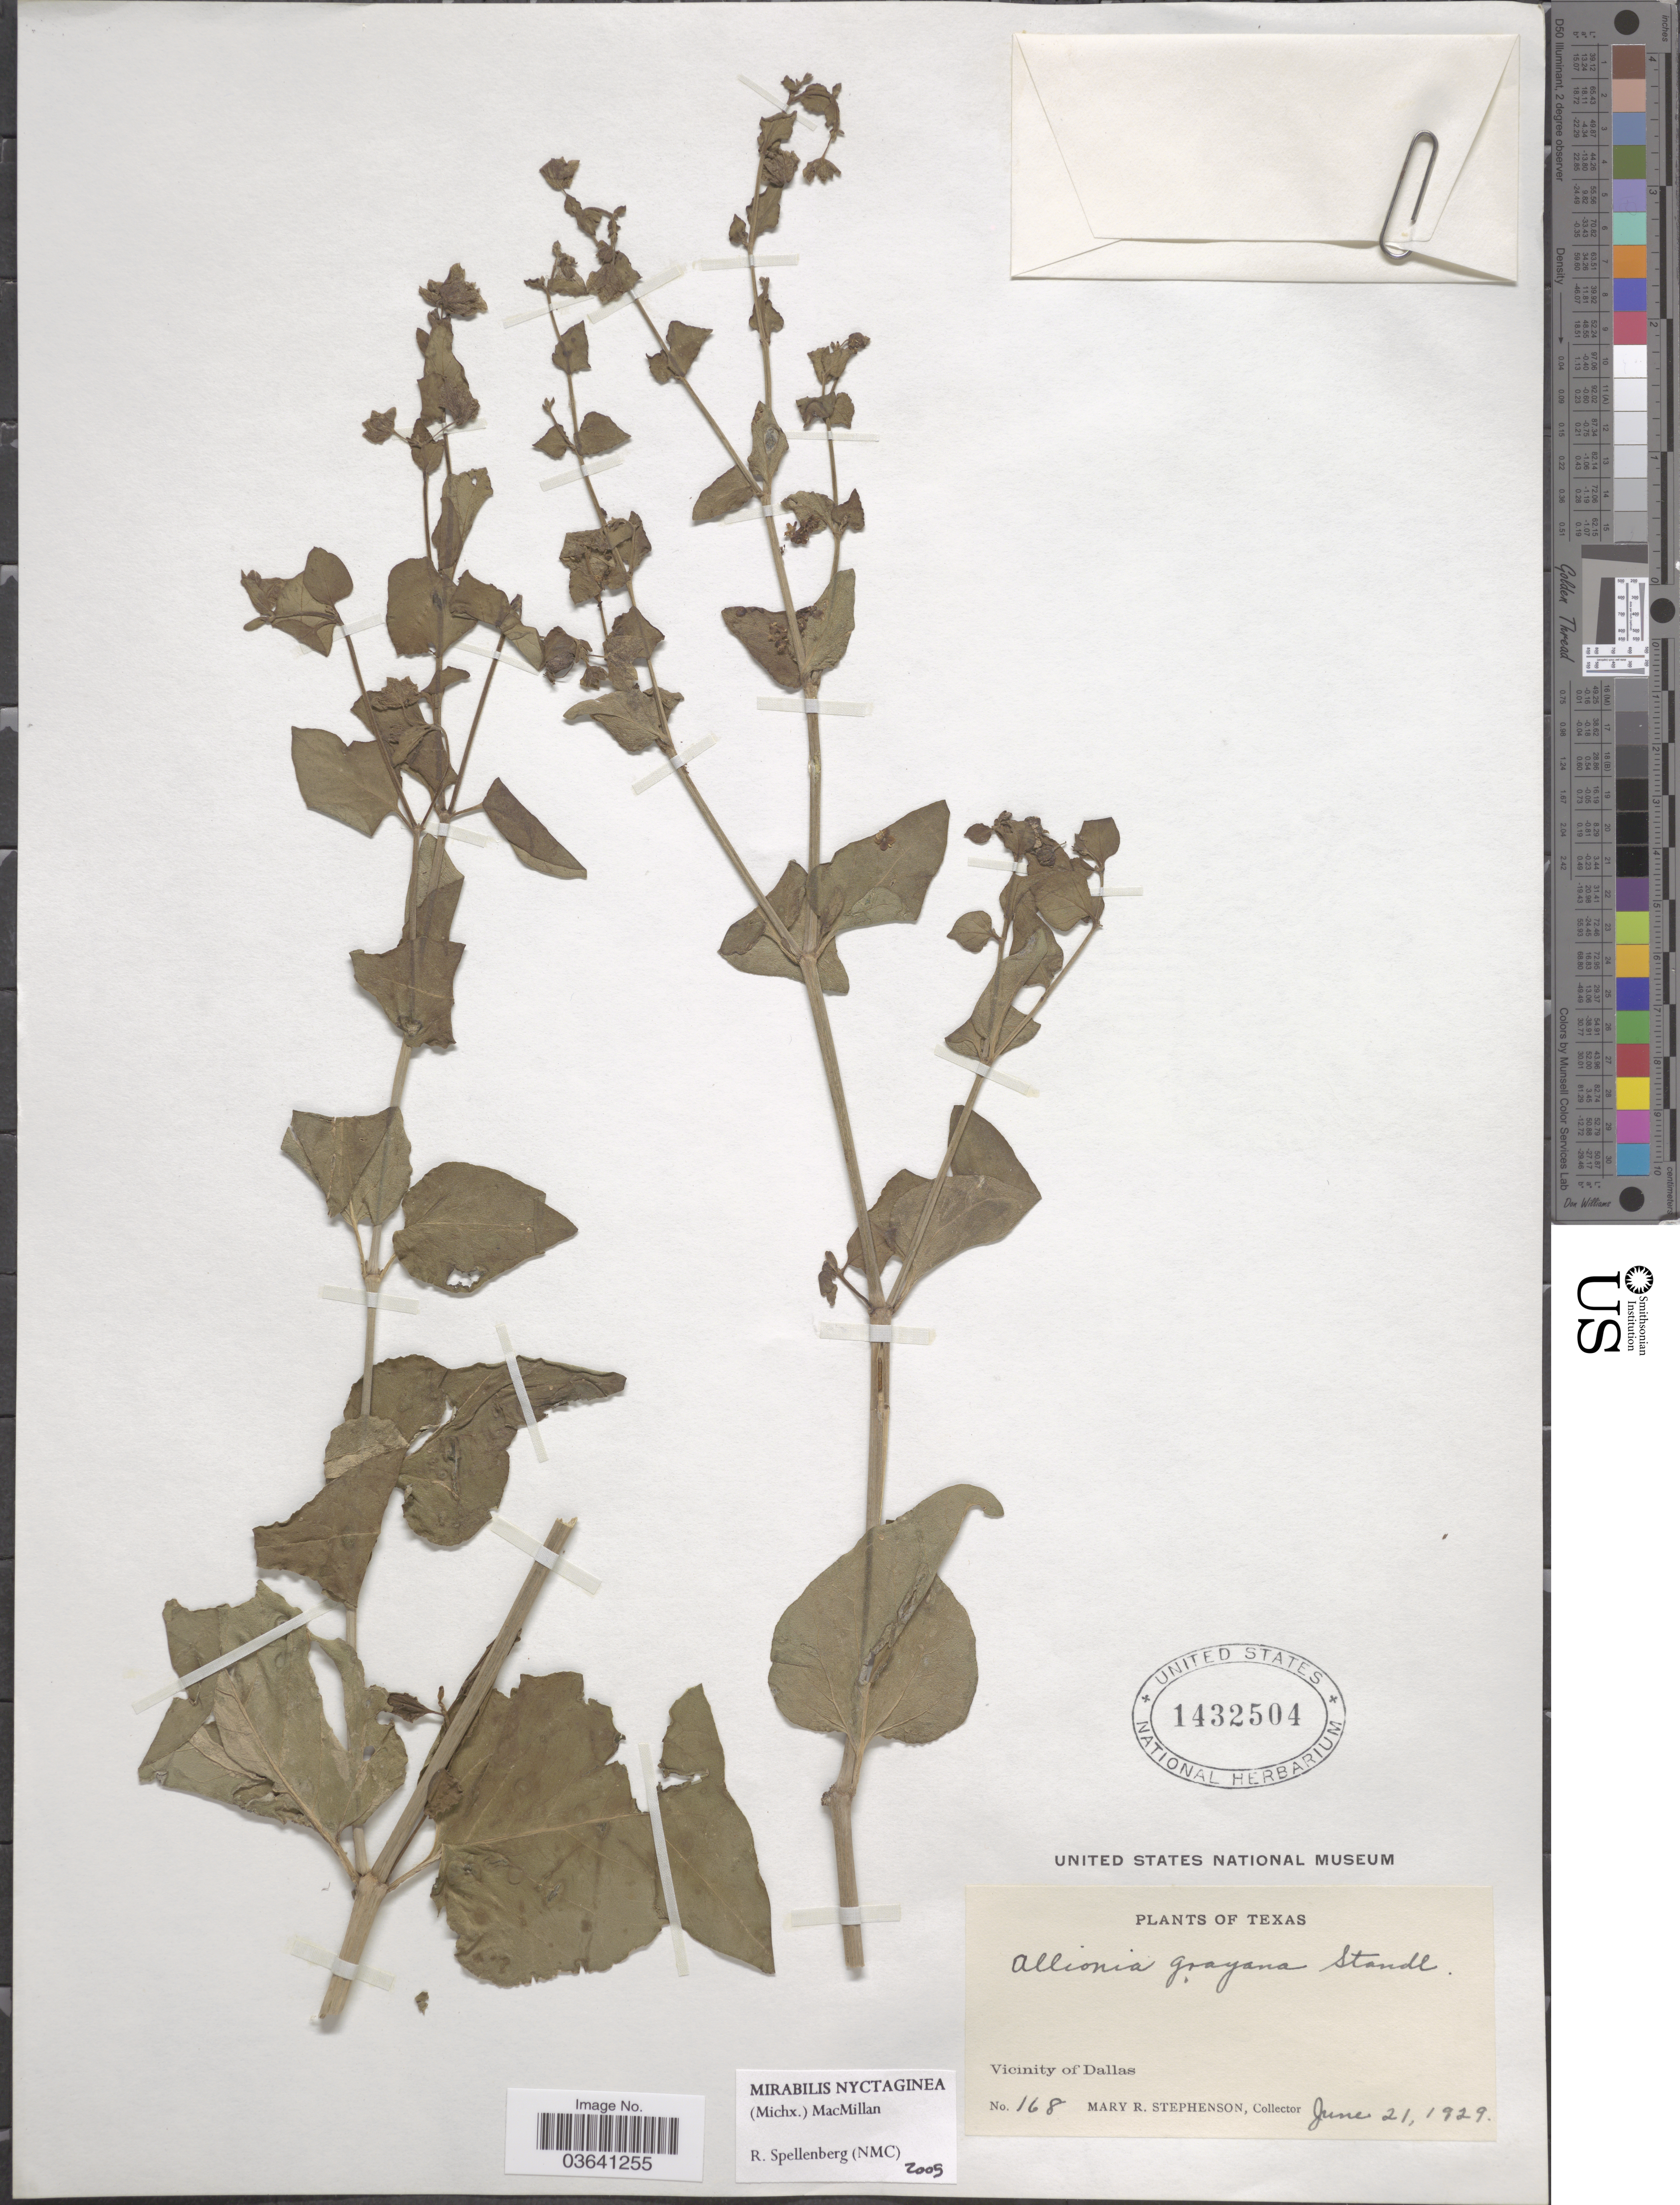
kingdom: Plantae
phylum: Tracheophyta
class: Magnoliopsida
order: Caryophyllales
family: Nyctaginaceae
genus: Mirabilis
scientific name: Mirabilis nyctaginea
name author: (Michx.) MacMill.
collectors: M. Stephenson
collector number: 168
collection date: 1929-06-21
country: United States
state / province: Texas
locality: Vicinity of Dallas.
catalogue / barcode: US 1432504